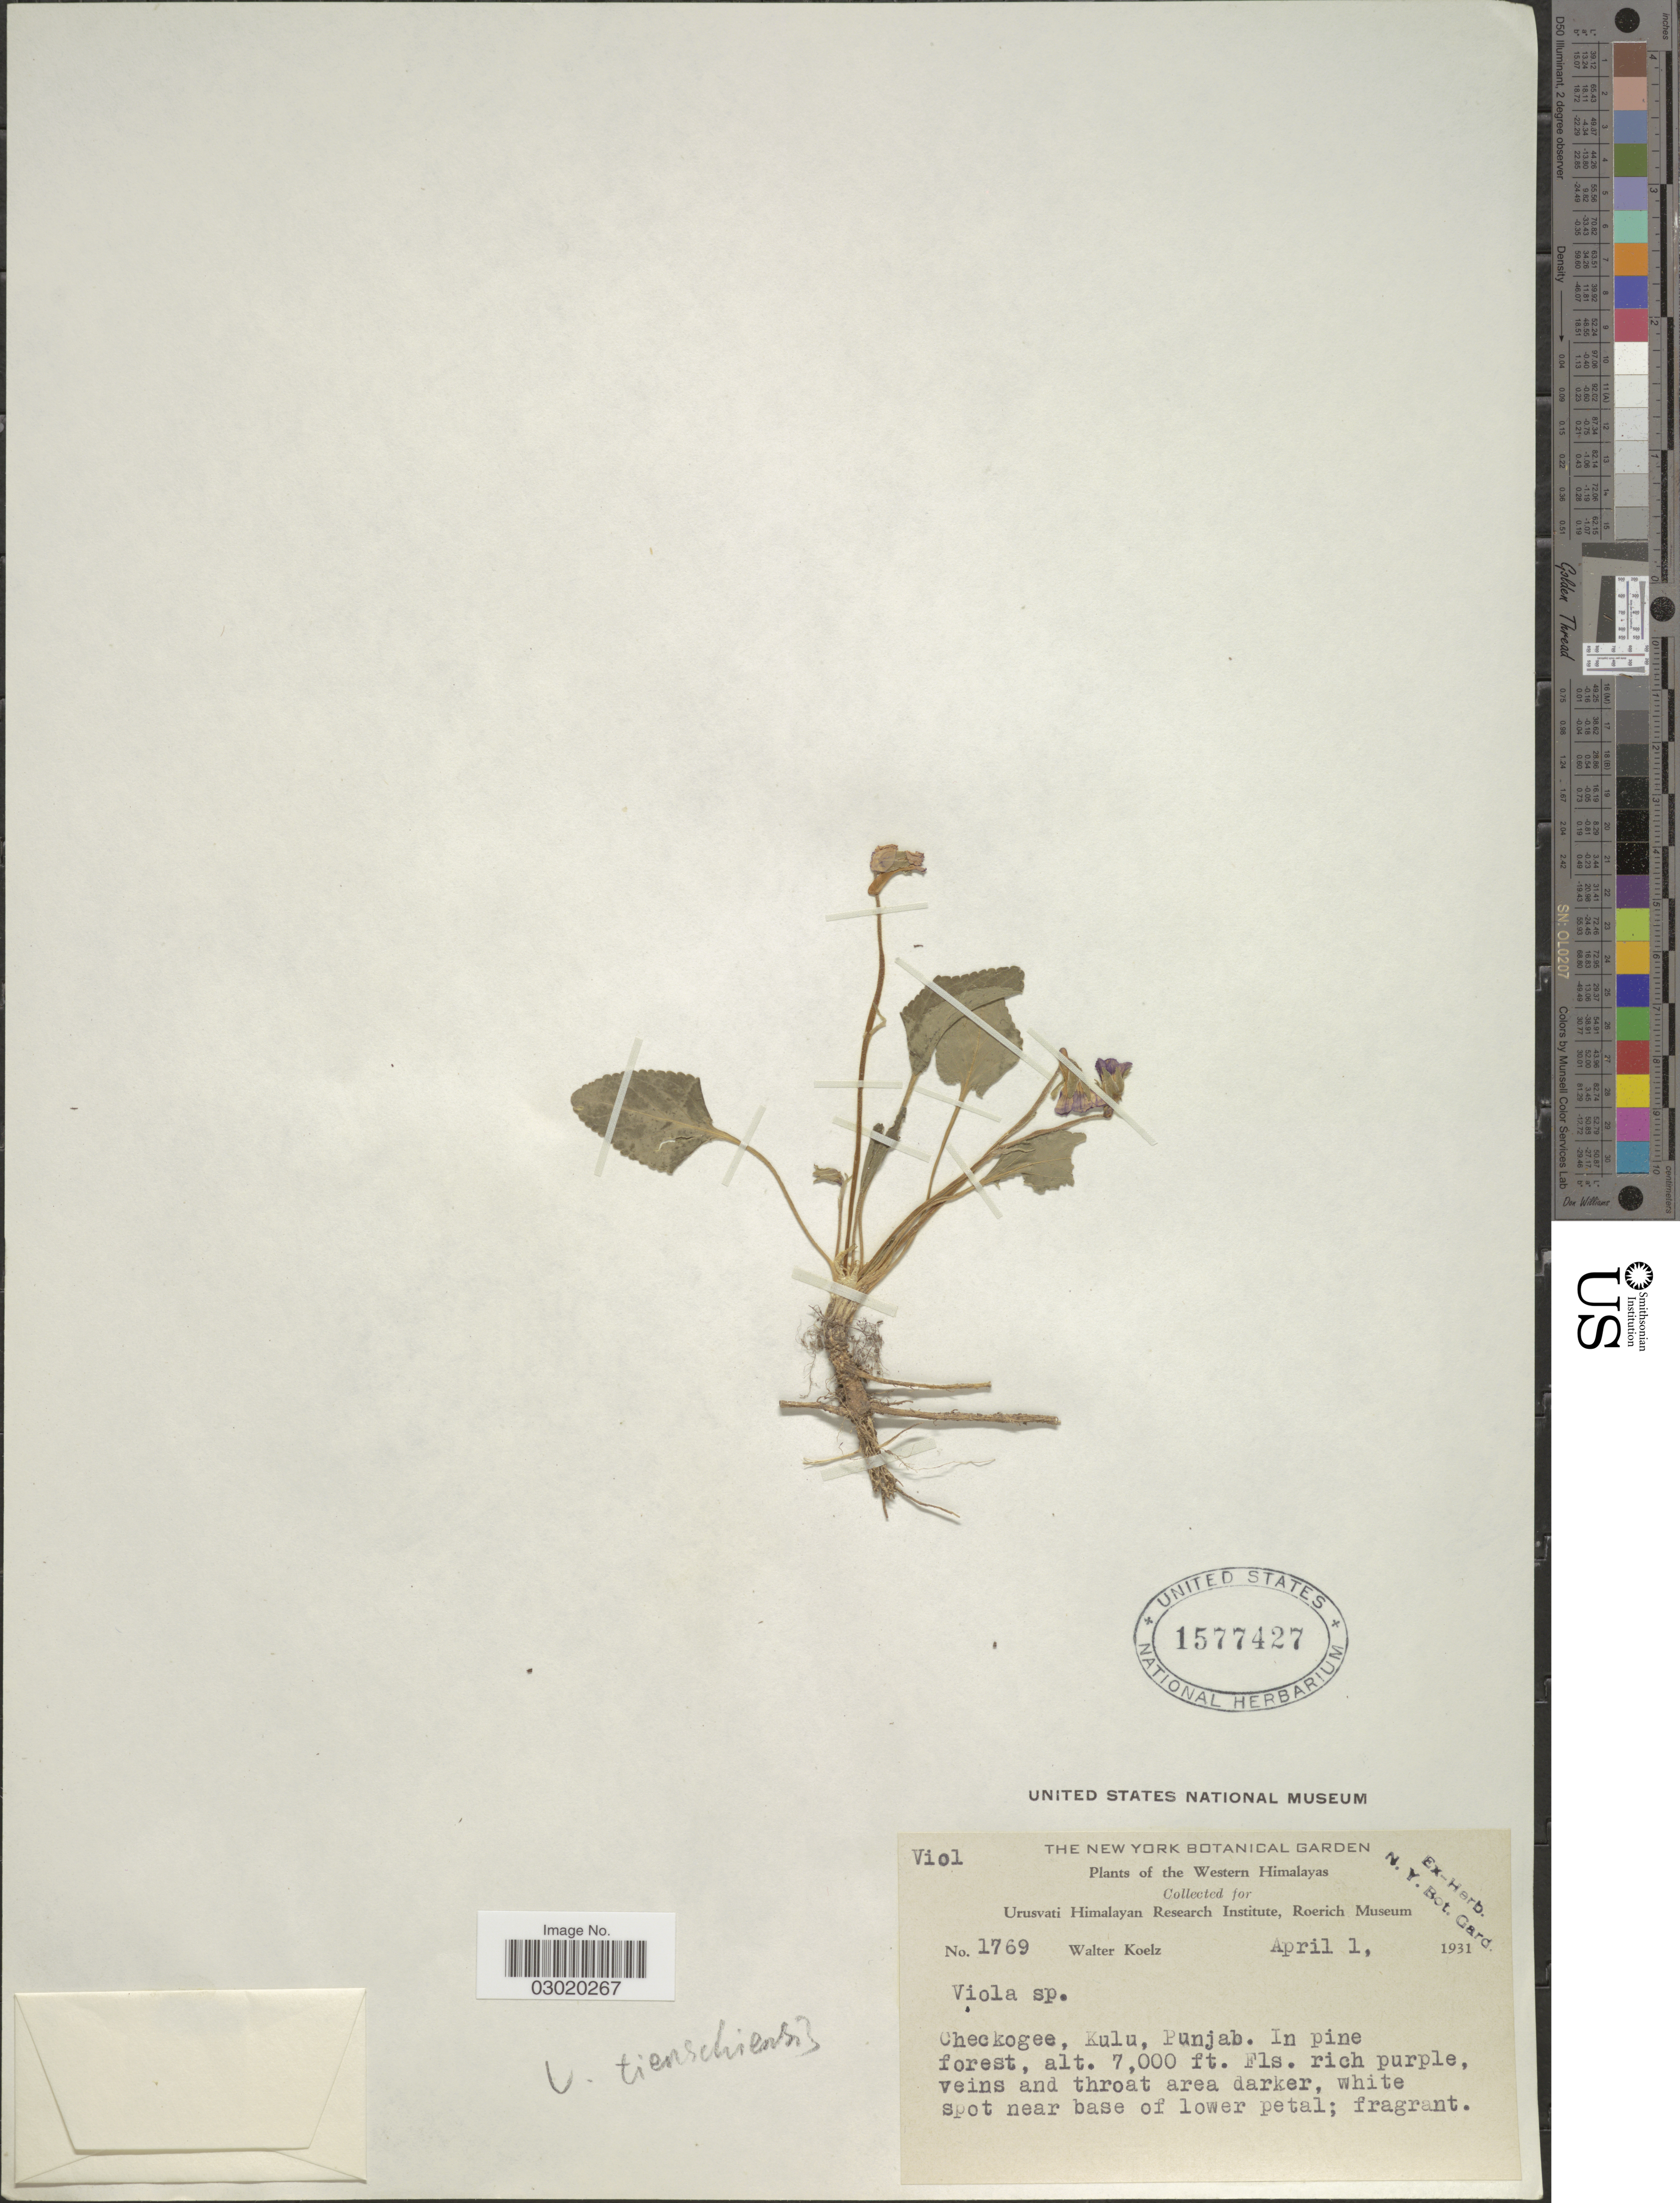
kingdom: Plantae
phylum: Tracheophyta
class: Magnoliopsida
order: Malpighiales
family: Violaceae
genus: Viola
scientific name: Viola sp.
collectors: W. N. Koelz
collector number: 1769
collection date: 1931-04-01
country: India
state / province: Punjab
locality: The Western Himalayas, Checkogee, Kulu, Punjab.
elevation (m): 2134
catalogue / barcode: US 1577427